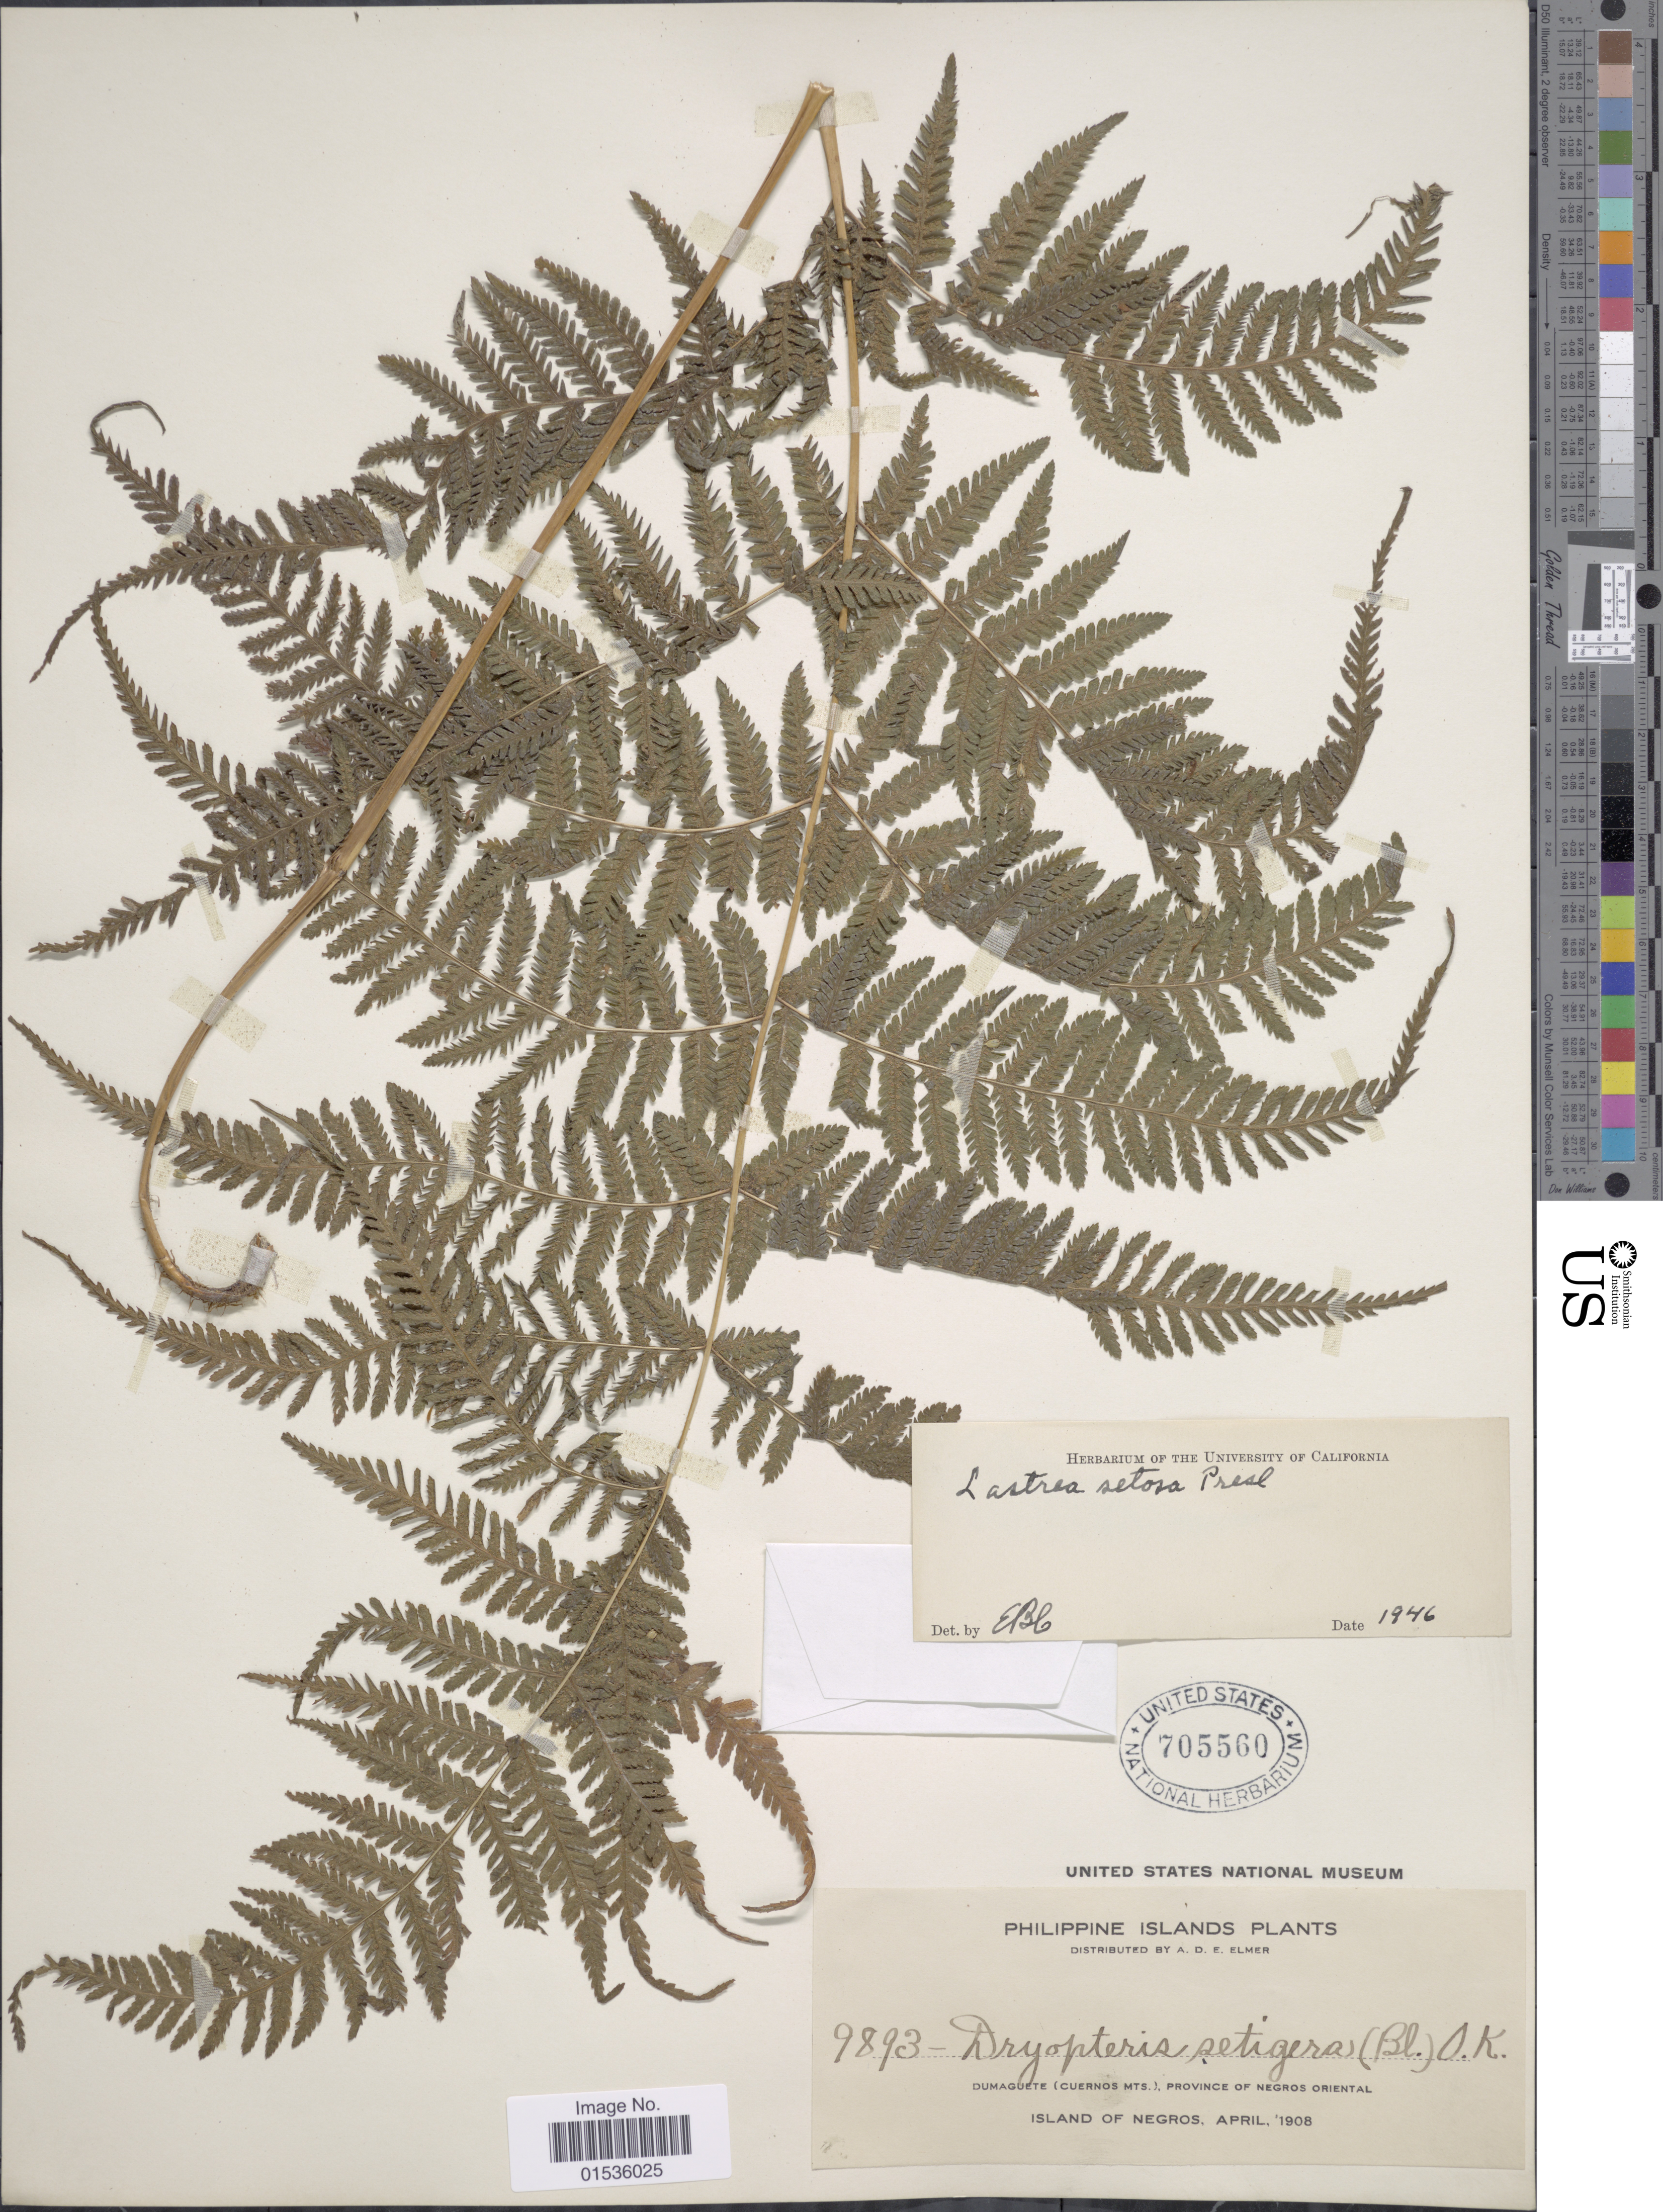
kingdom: Plantae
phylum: Tracheophyta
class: Polypodiopsida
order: Polypodiales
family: Thelypteridaceae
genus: Macrothelypteris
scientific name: Macrothelypteris torresiana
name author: (Gaudich.) Ching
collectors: A. D. E. Elmer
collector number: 9893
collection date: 1908-04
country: Philippines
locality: Philippine, Dumaguete (Cuernos Mts.), Province of Negros Oriental. Island of Negros,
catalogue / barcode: US 705560